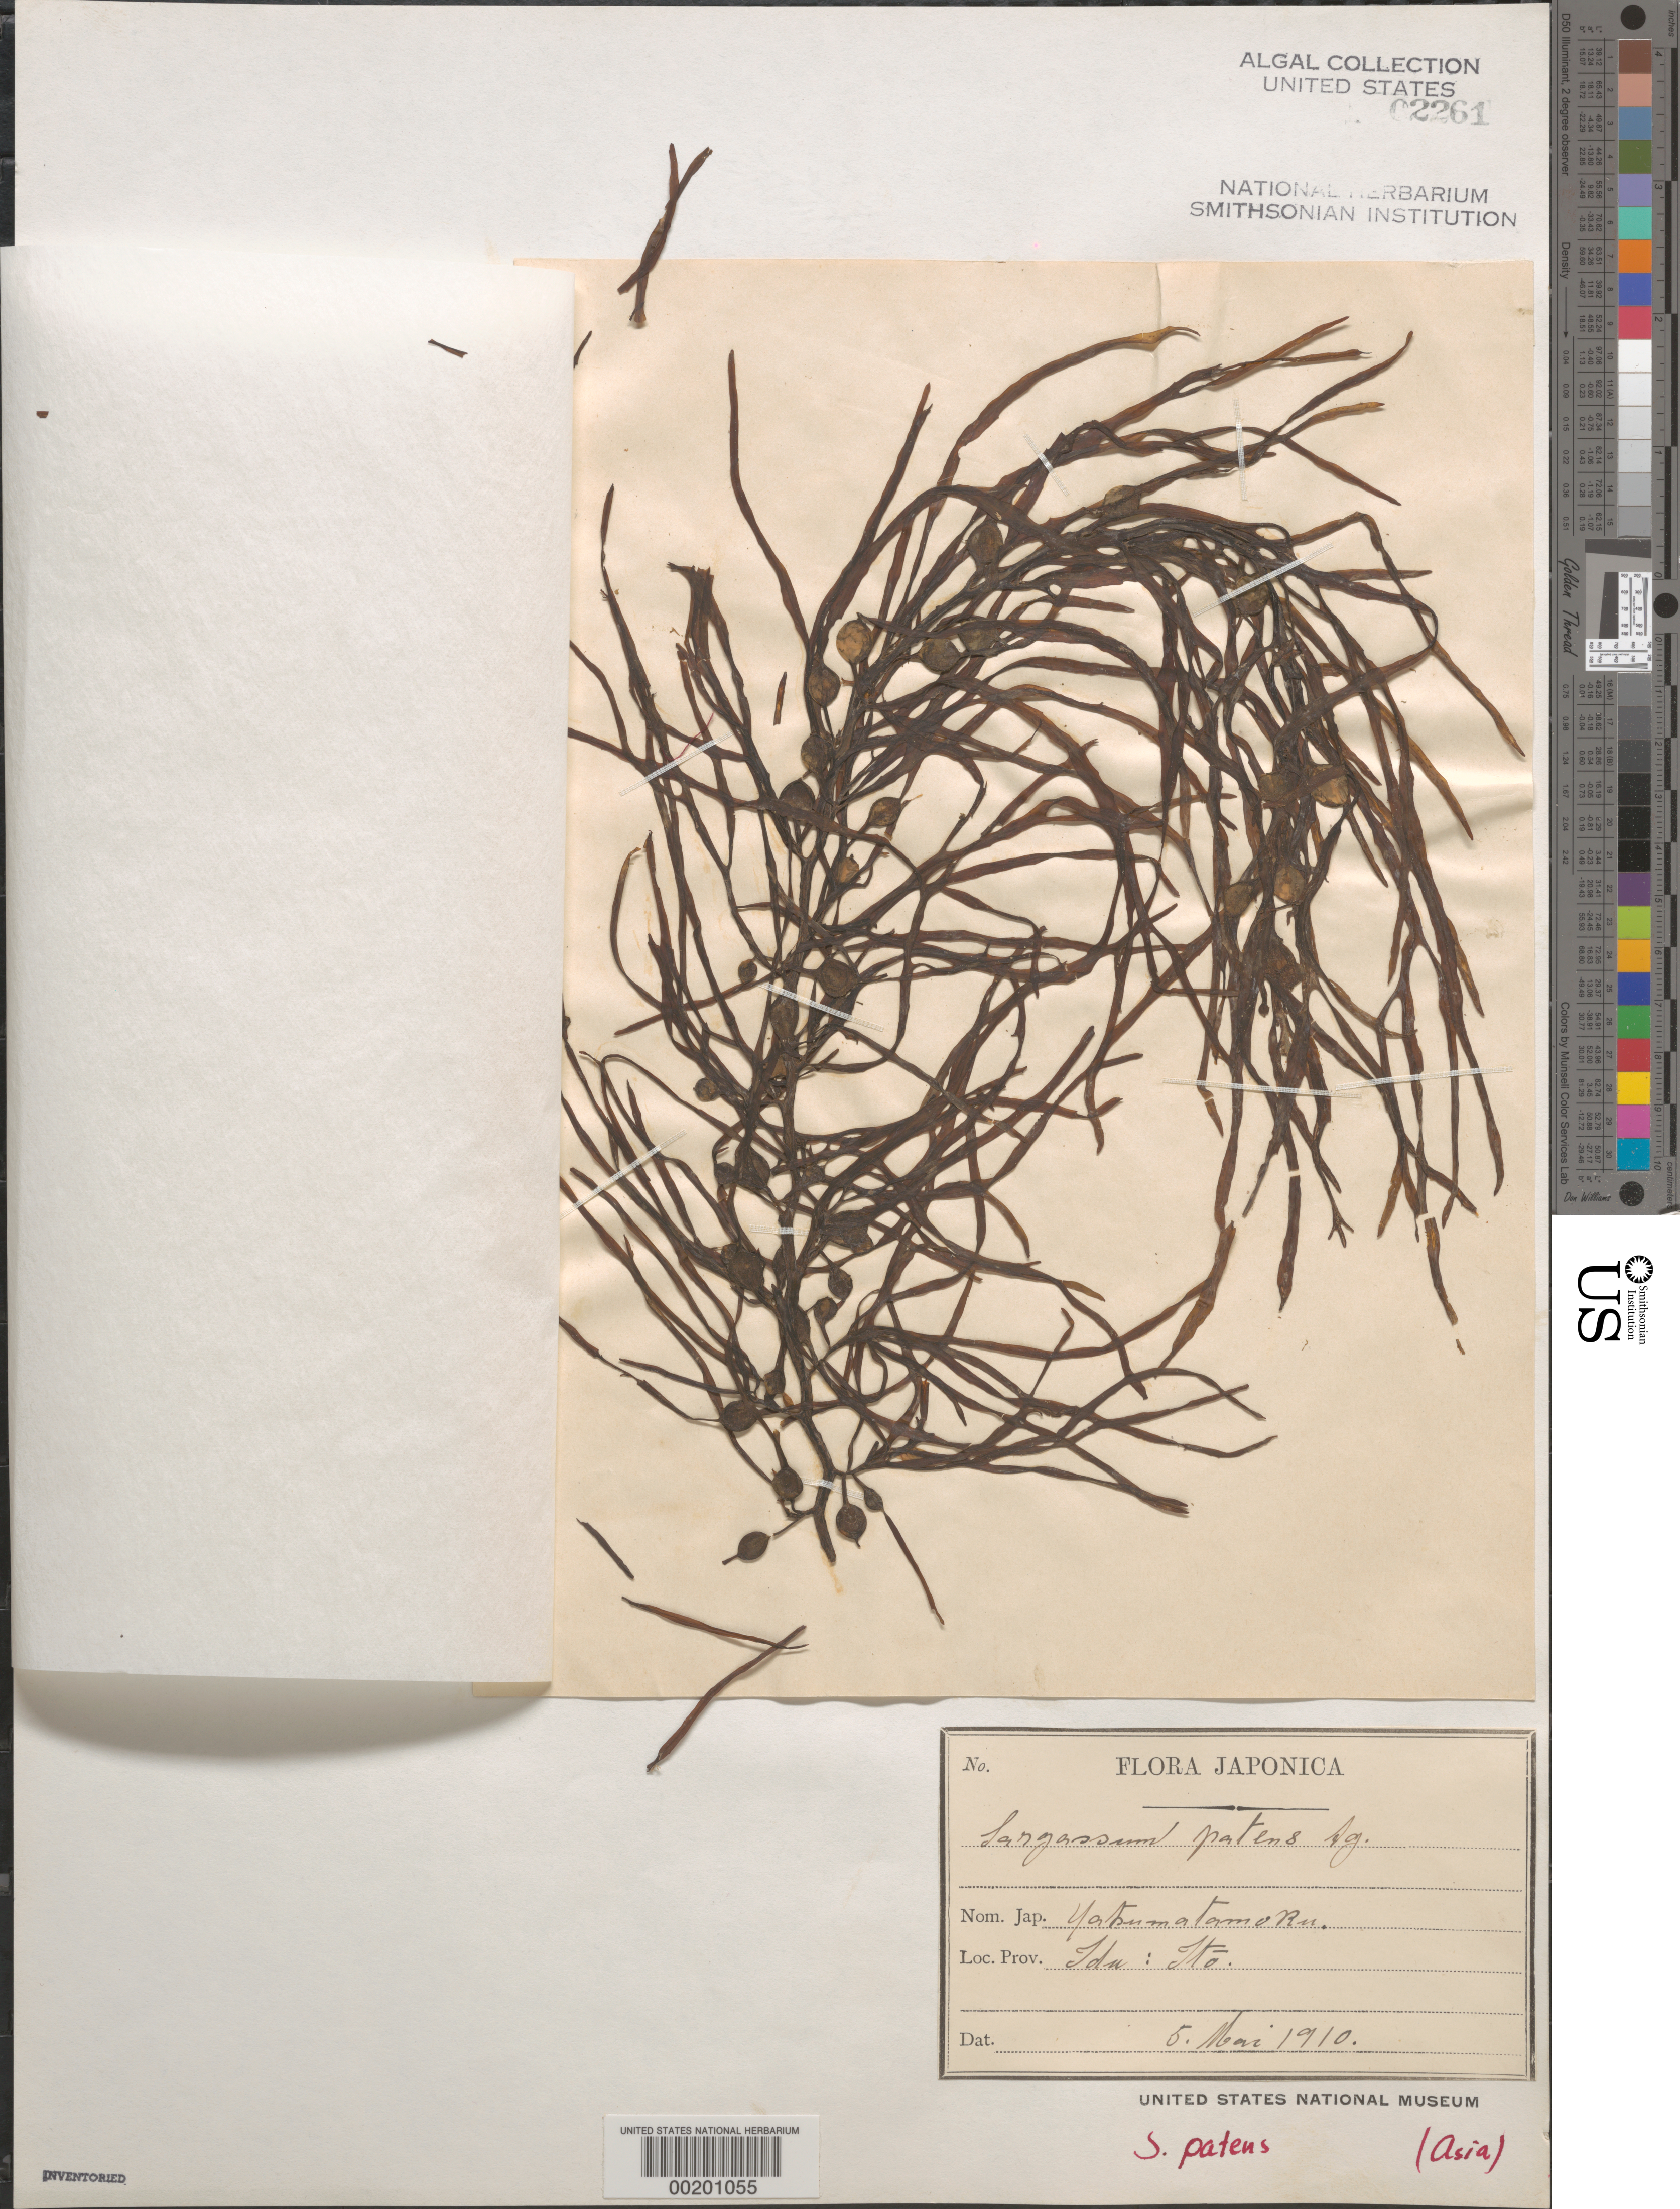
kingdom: Chromista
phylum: Ochrophyta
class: Phaeophyceae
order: Fucales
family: Sargassaceae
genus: Sargassum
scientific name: Sargassum patens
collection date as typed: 05 May 1910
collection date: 1910-05-05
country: Japan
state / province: Sizuoka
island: Honshu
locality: Ito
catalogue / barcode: US 2261